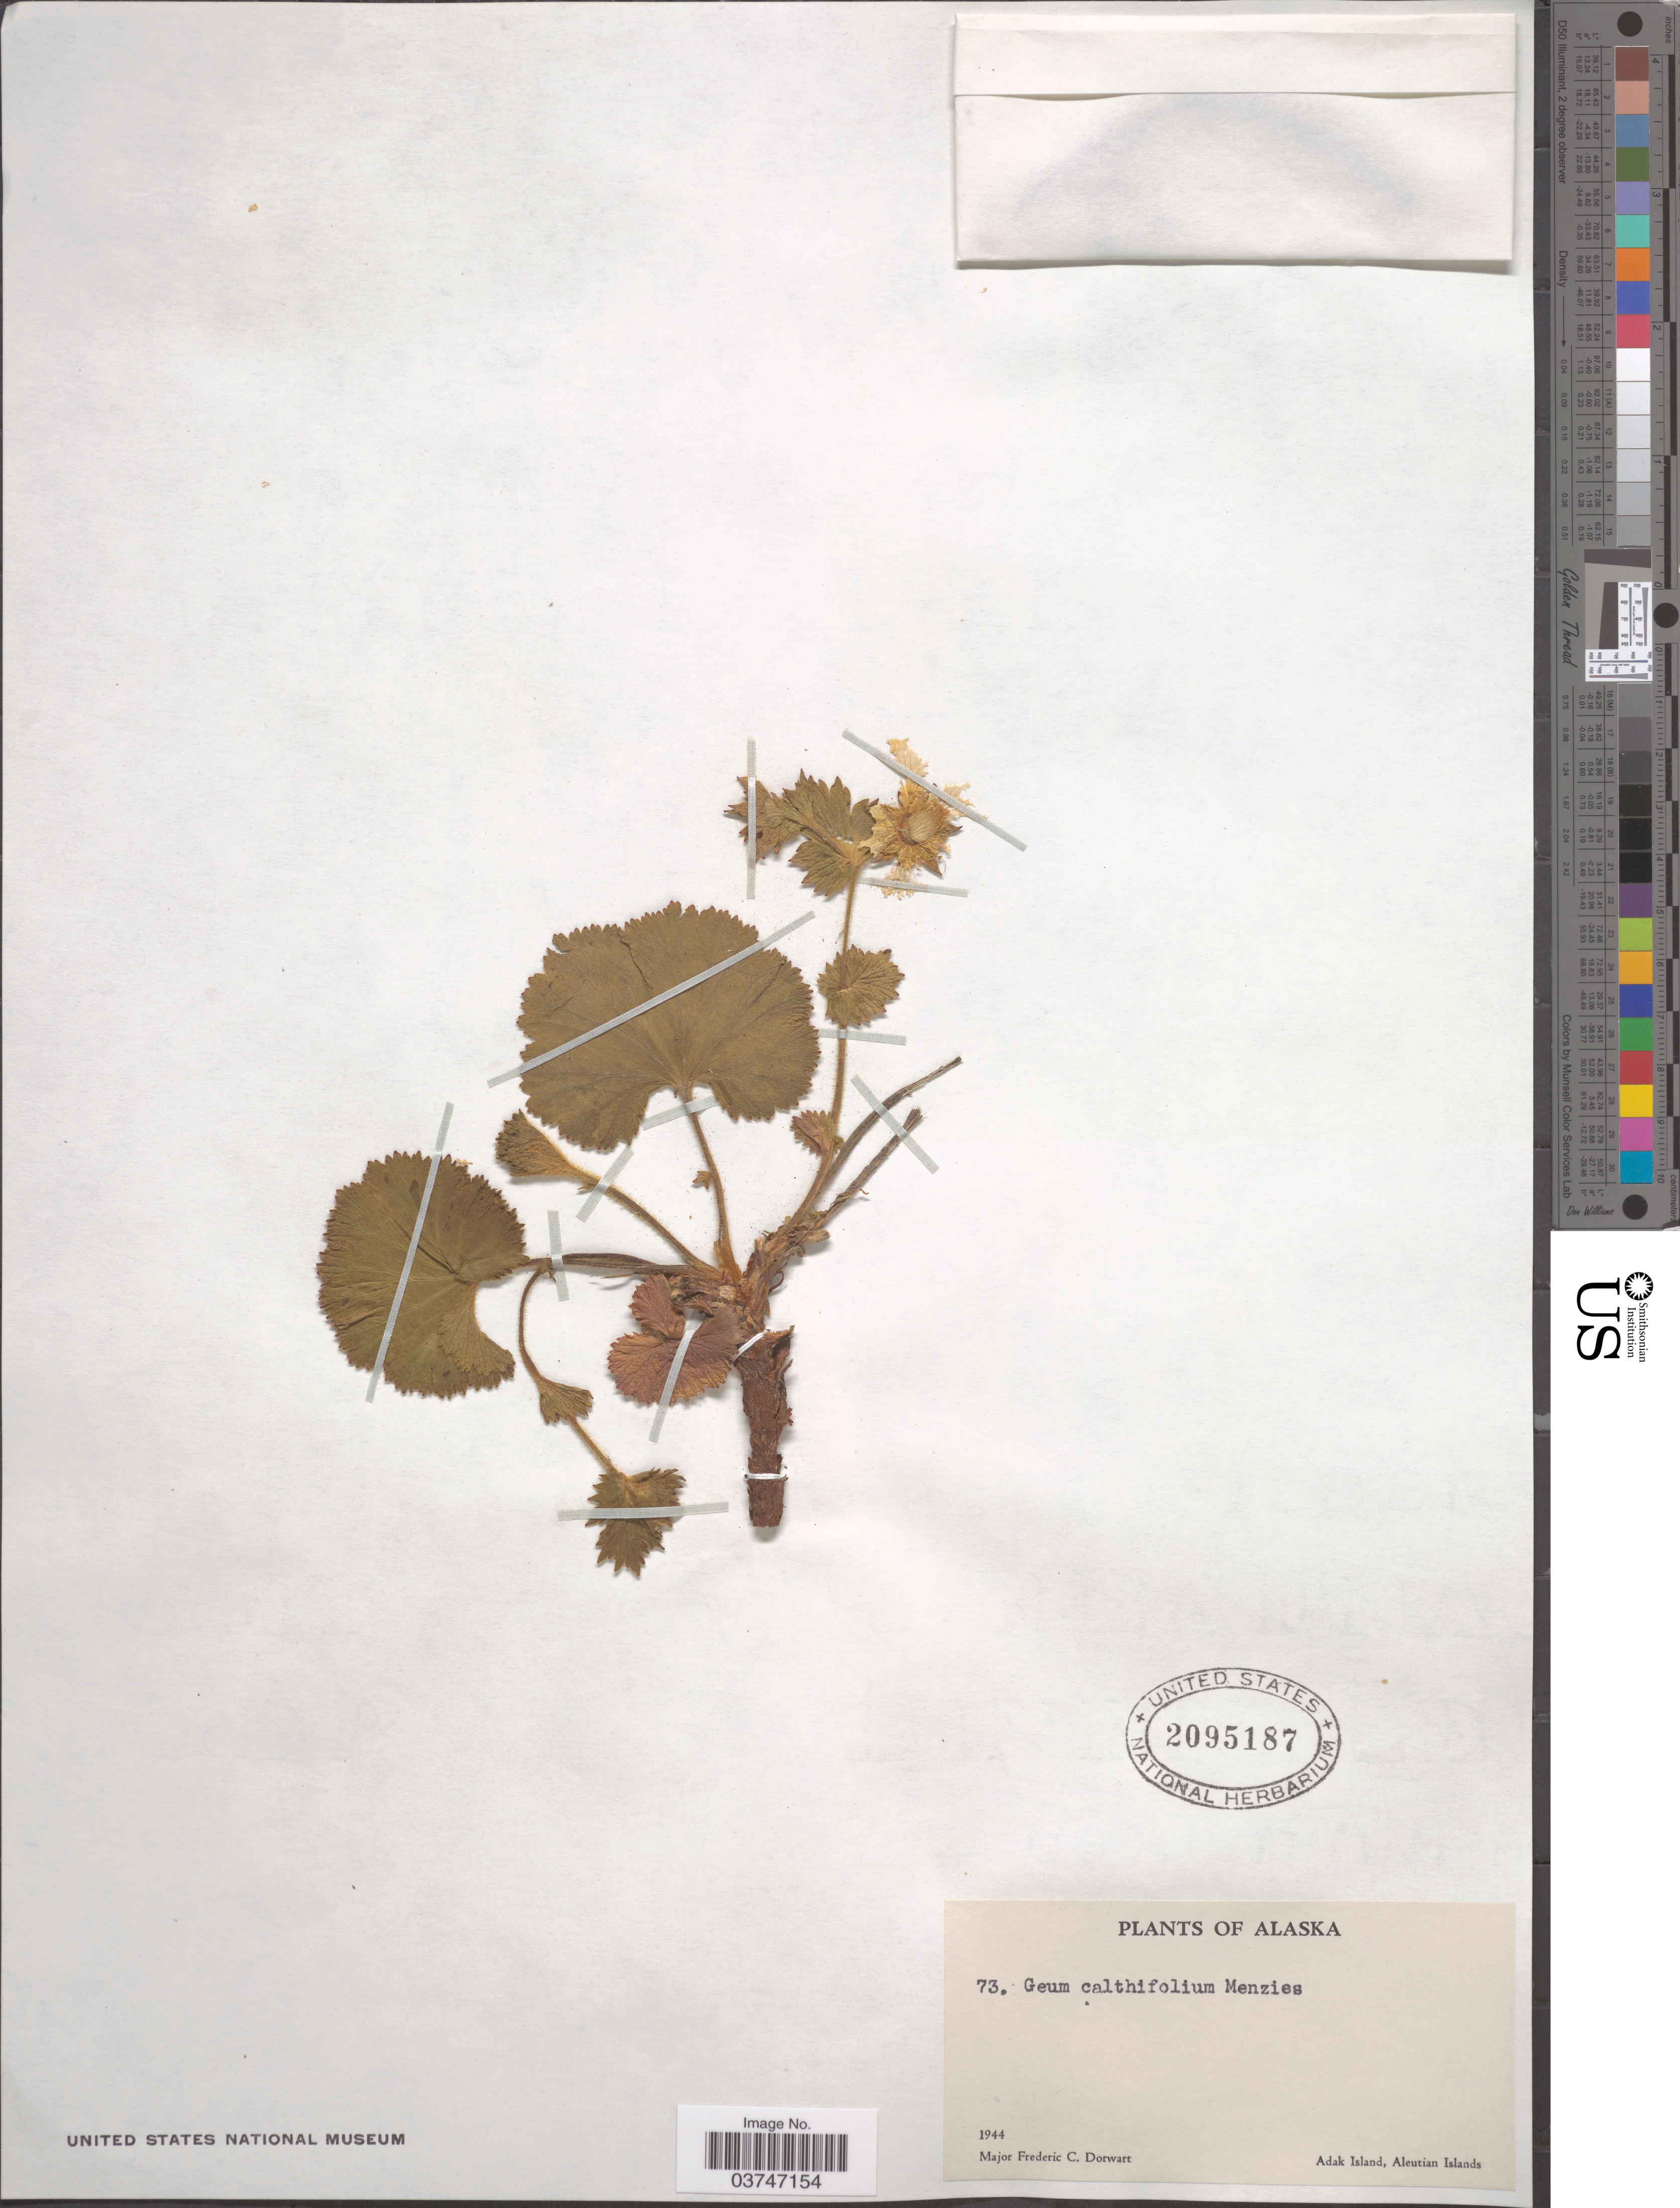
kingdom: Plantae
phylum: Tracheophyta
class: Magnoliopsida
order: Rosales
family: Rosaceae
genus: Geum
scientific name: Geum calthifolium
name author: Menzies ex Sm.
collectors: F. Dorwart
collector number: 73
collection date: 1944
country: United States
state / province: Alaska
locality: Adak Island, Aleutian Islands.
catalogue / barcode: US 2095187